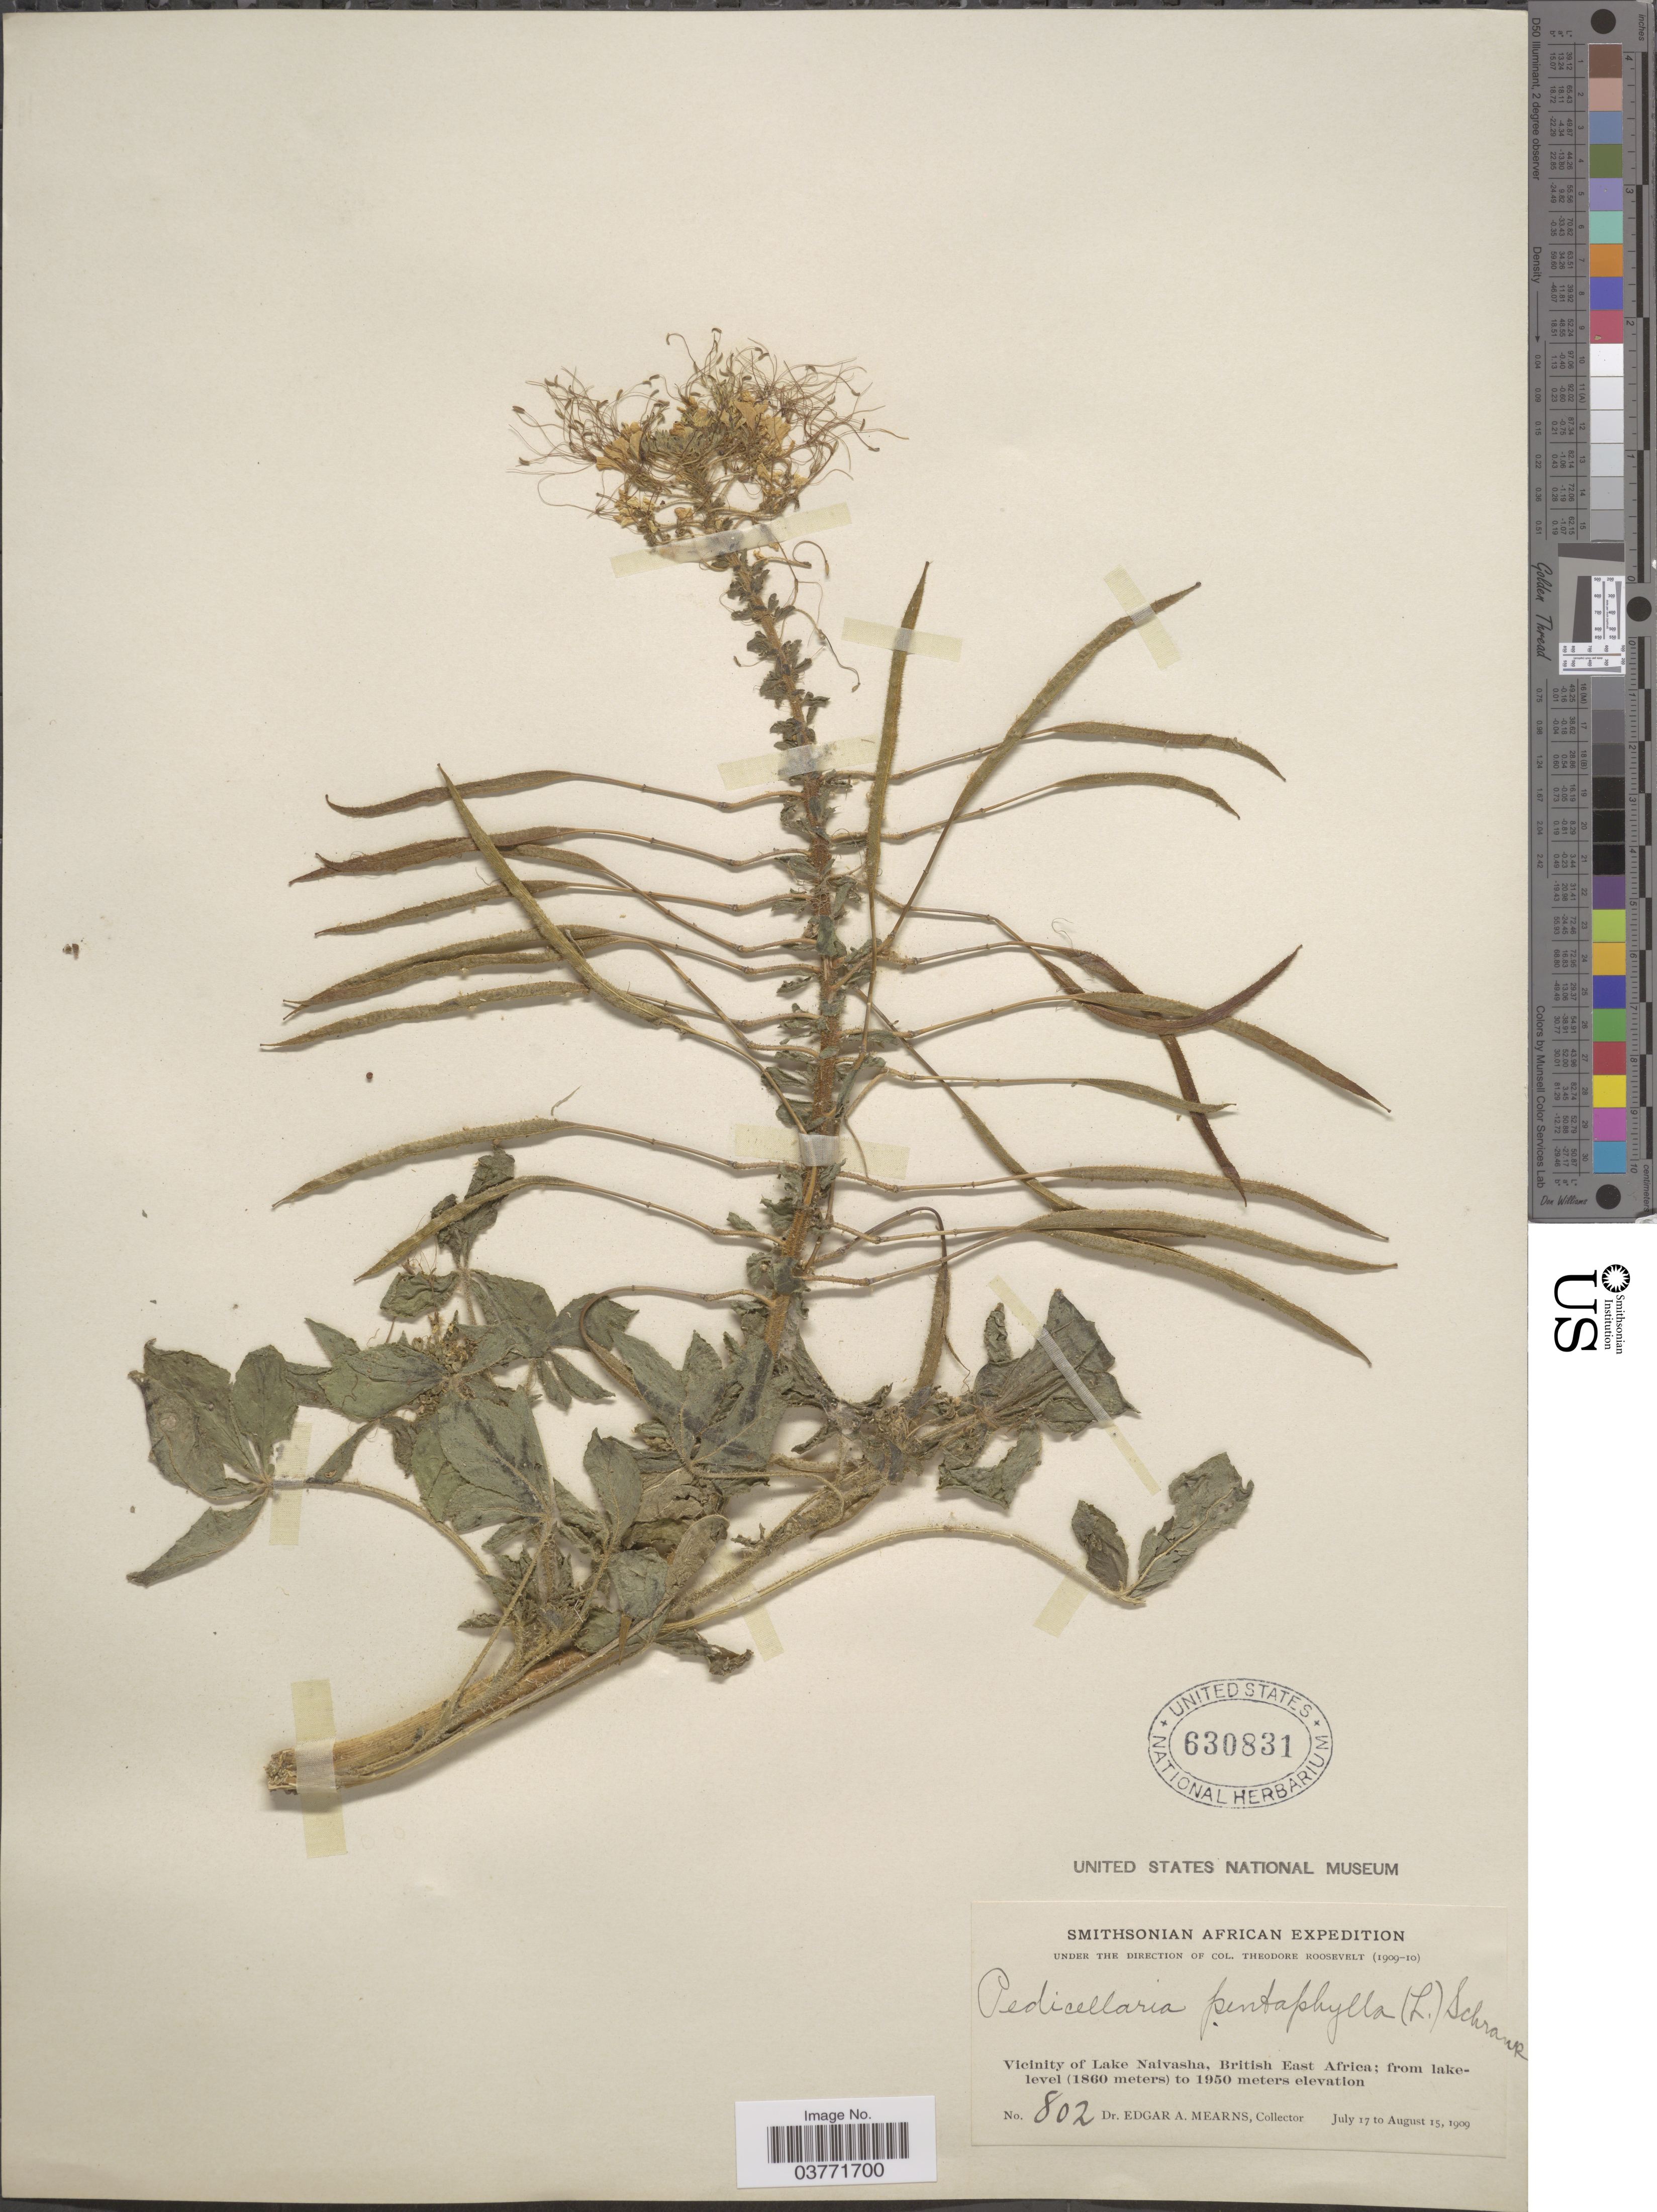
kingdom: Plantae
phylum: Tracheophyta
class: Magnoliopsida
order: Brassicales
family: Cleomaceae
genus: Gynandropsis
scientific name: Gynandropsis gynandra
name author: (L.) Briq.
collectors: E. A. Mearns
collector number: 802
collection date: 1909-07-17/1909-08-15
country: Kenya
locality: Vicinity of Lake Naivasha, British East Africa.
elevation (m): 1860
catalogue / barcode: US 630831